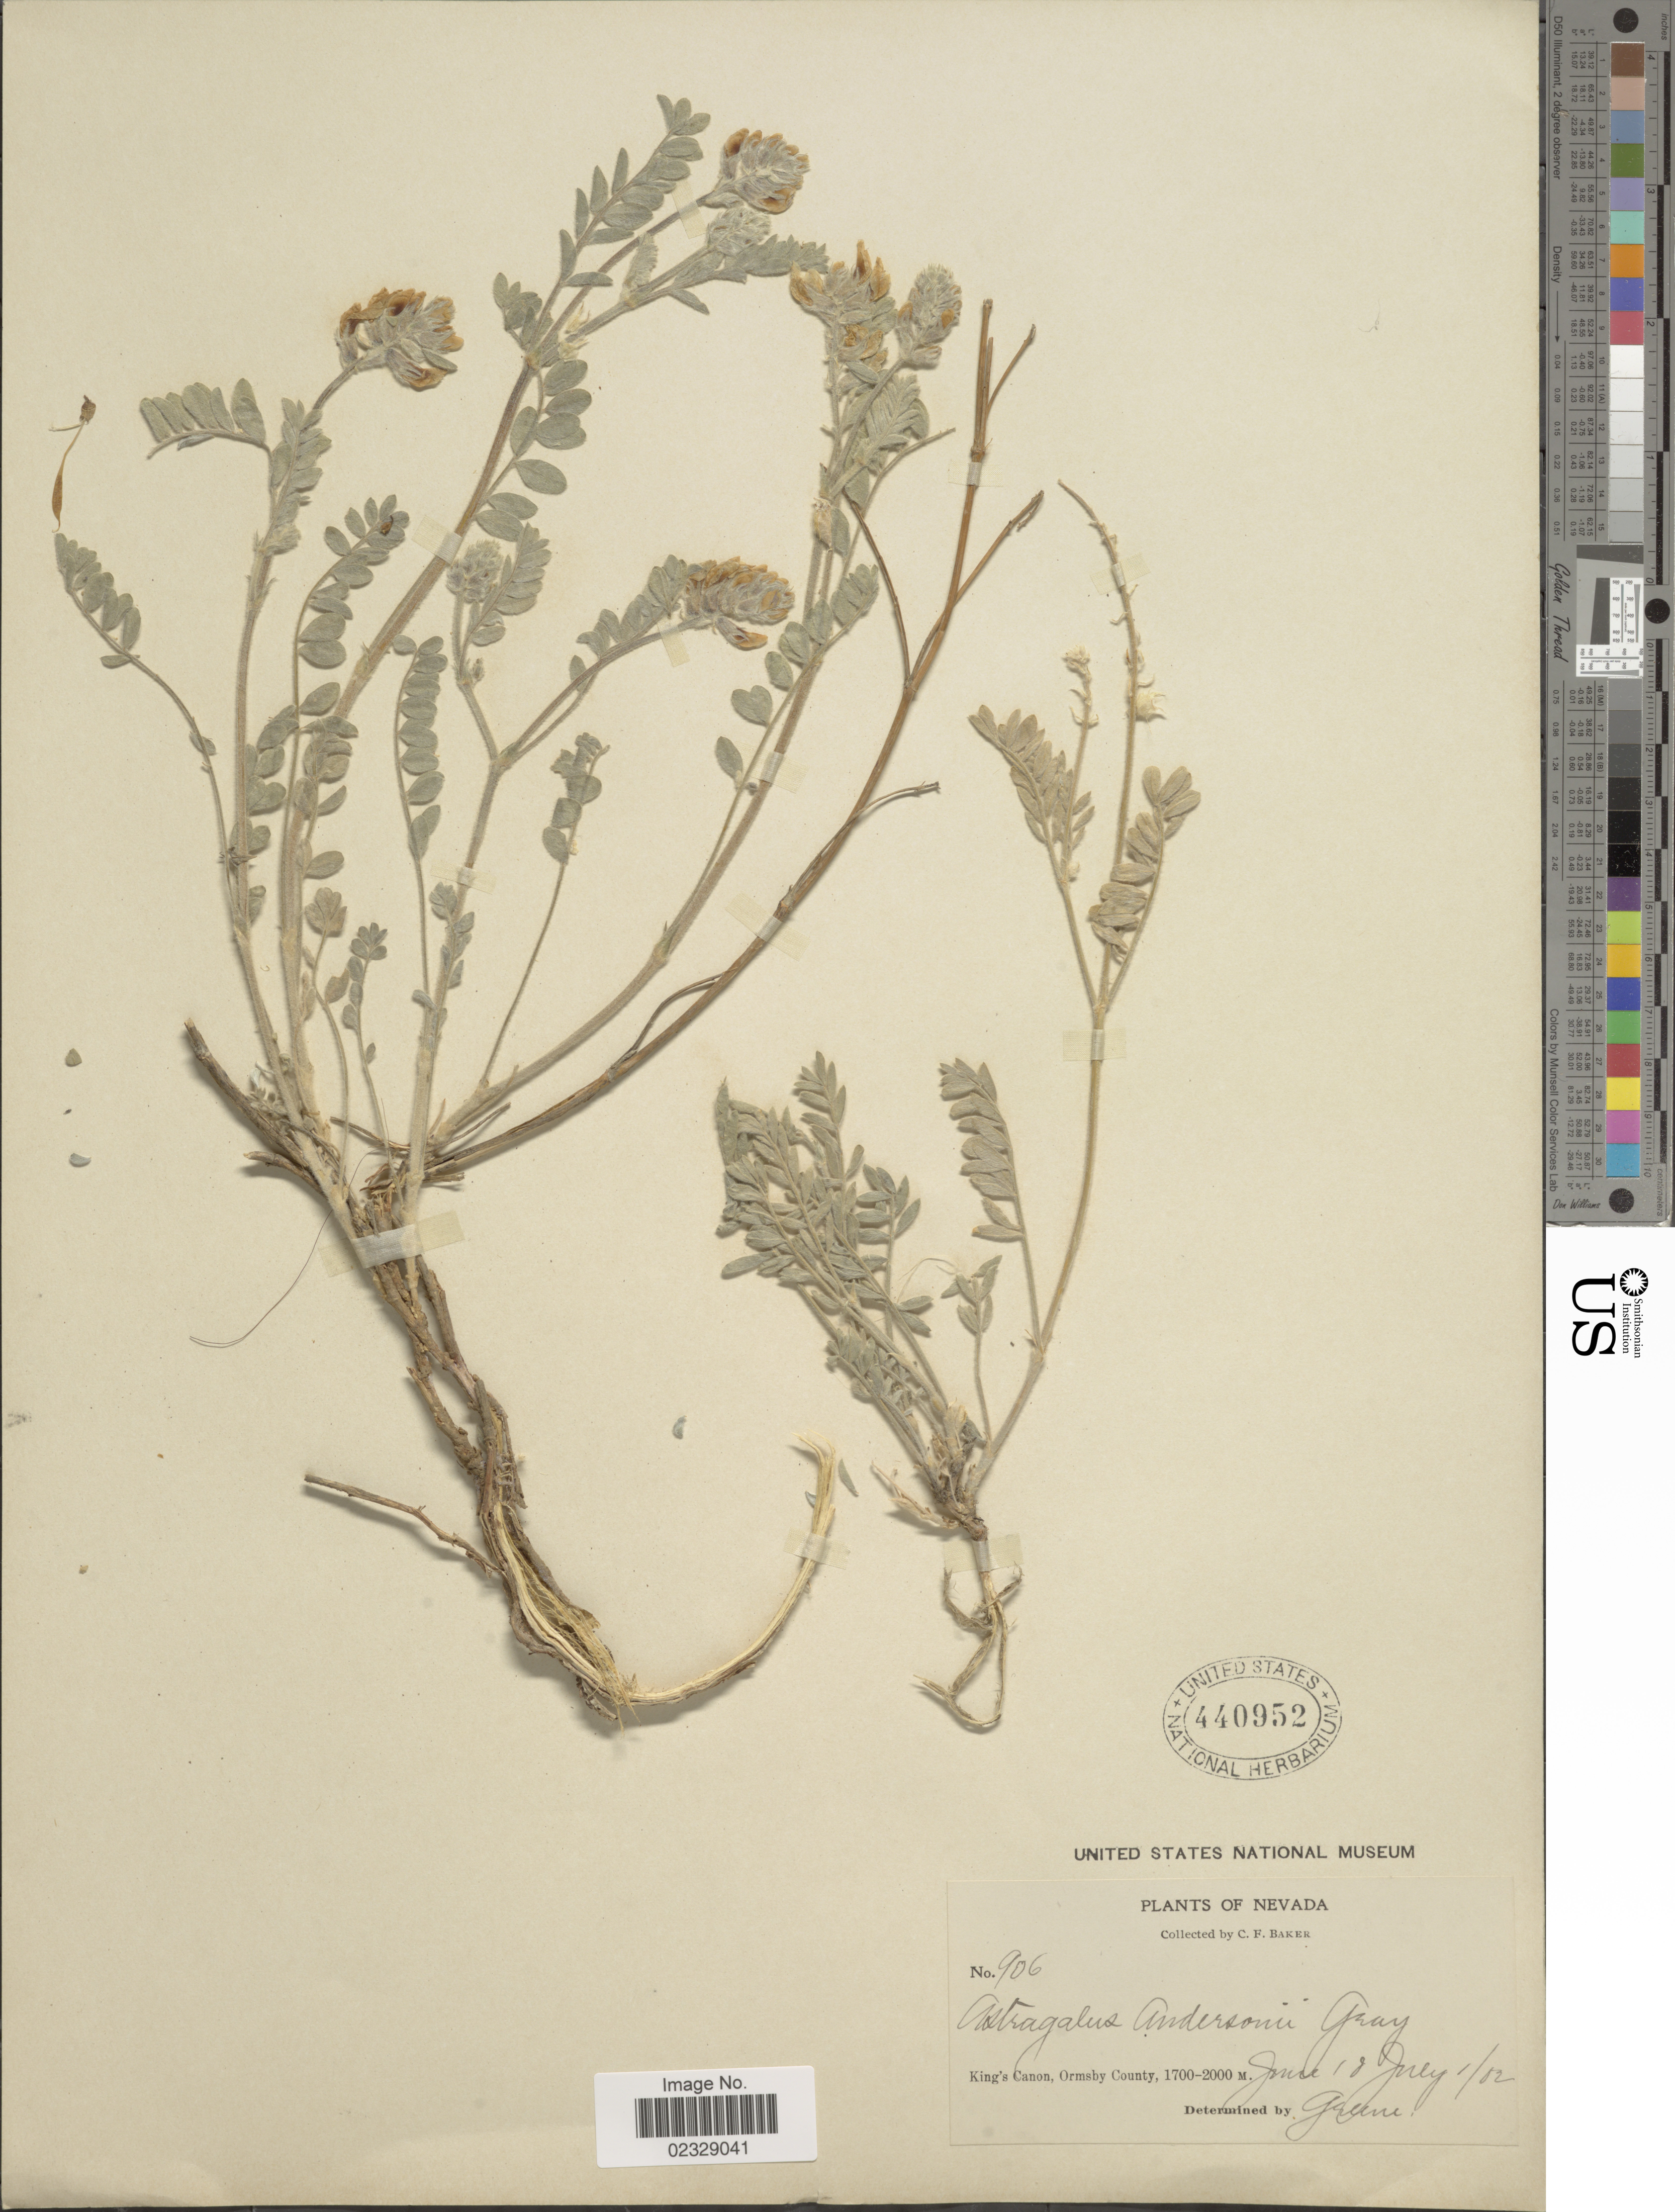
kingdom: Plantae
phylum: Tracheophyta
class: Magnoliopsida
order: Fabales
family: Fabaceae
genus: Astragalus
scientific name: Astragalus andersonii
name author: A. Gray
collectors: C. F. Baker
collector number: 906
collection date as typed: Transcribed d/m/y: 18/6/2 to 1/7/2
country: United States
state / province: Nevada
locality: King's Canon, Ormsby County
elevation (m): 1700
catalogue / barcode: US 440952